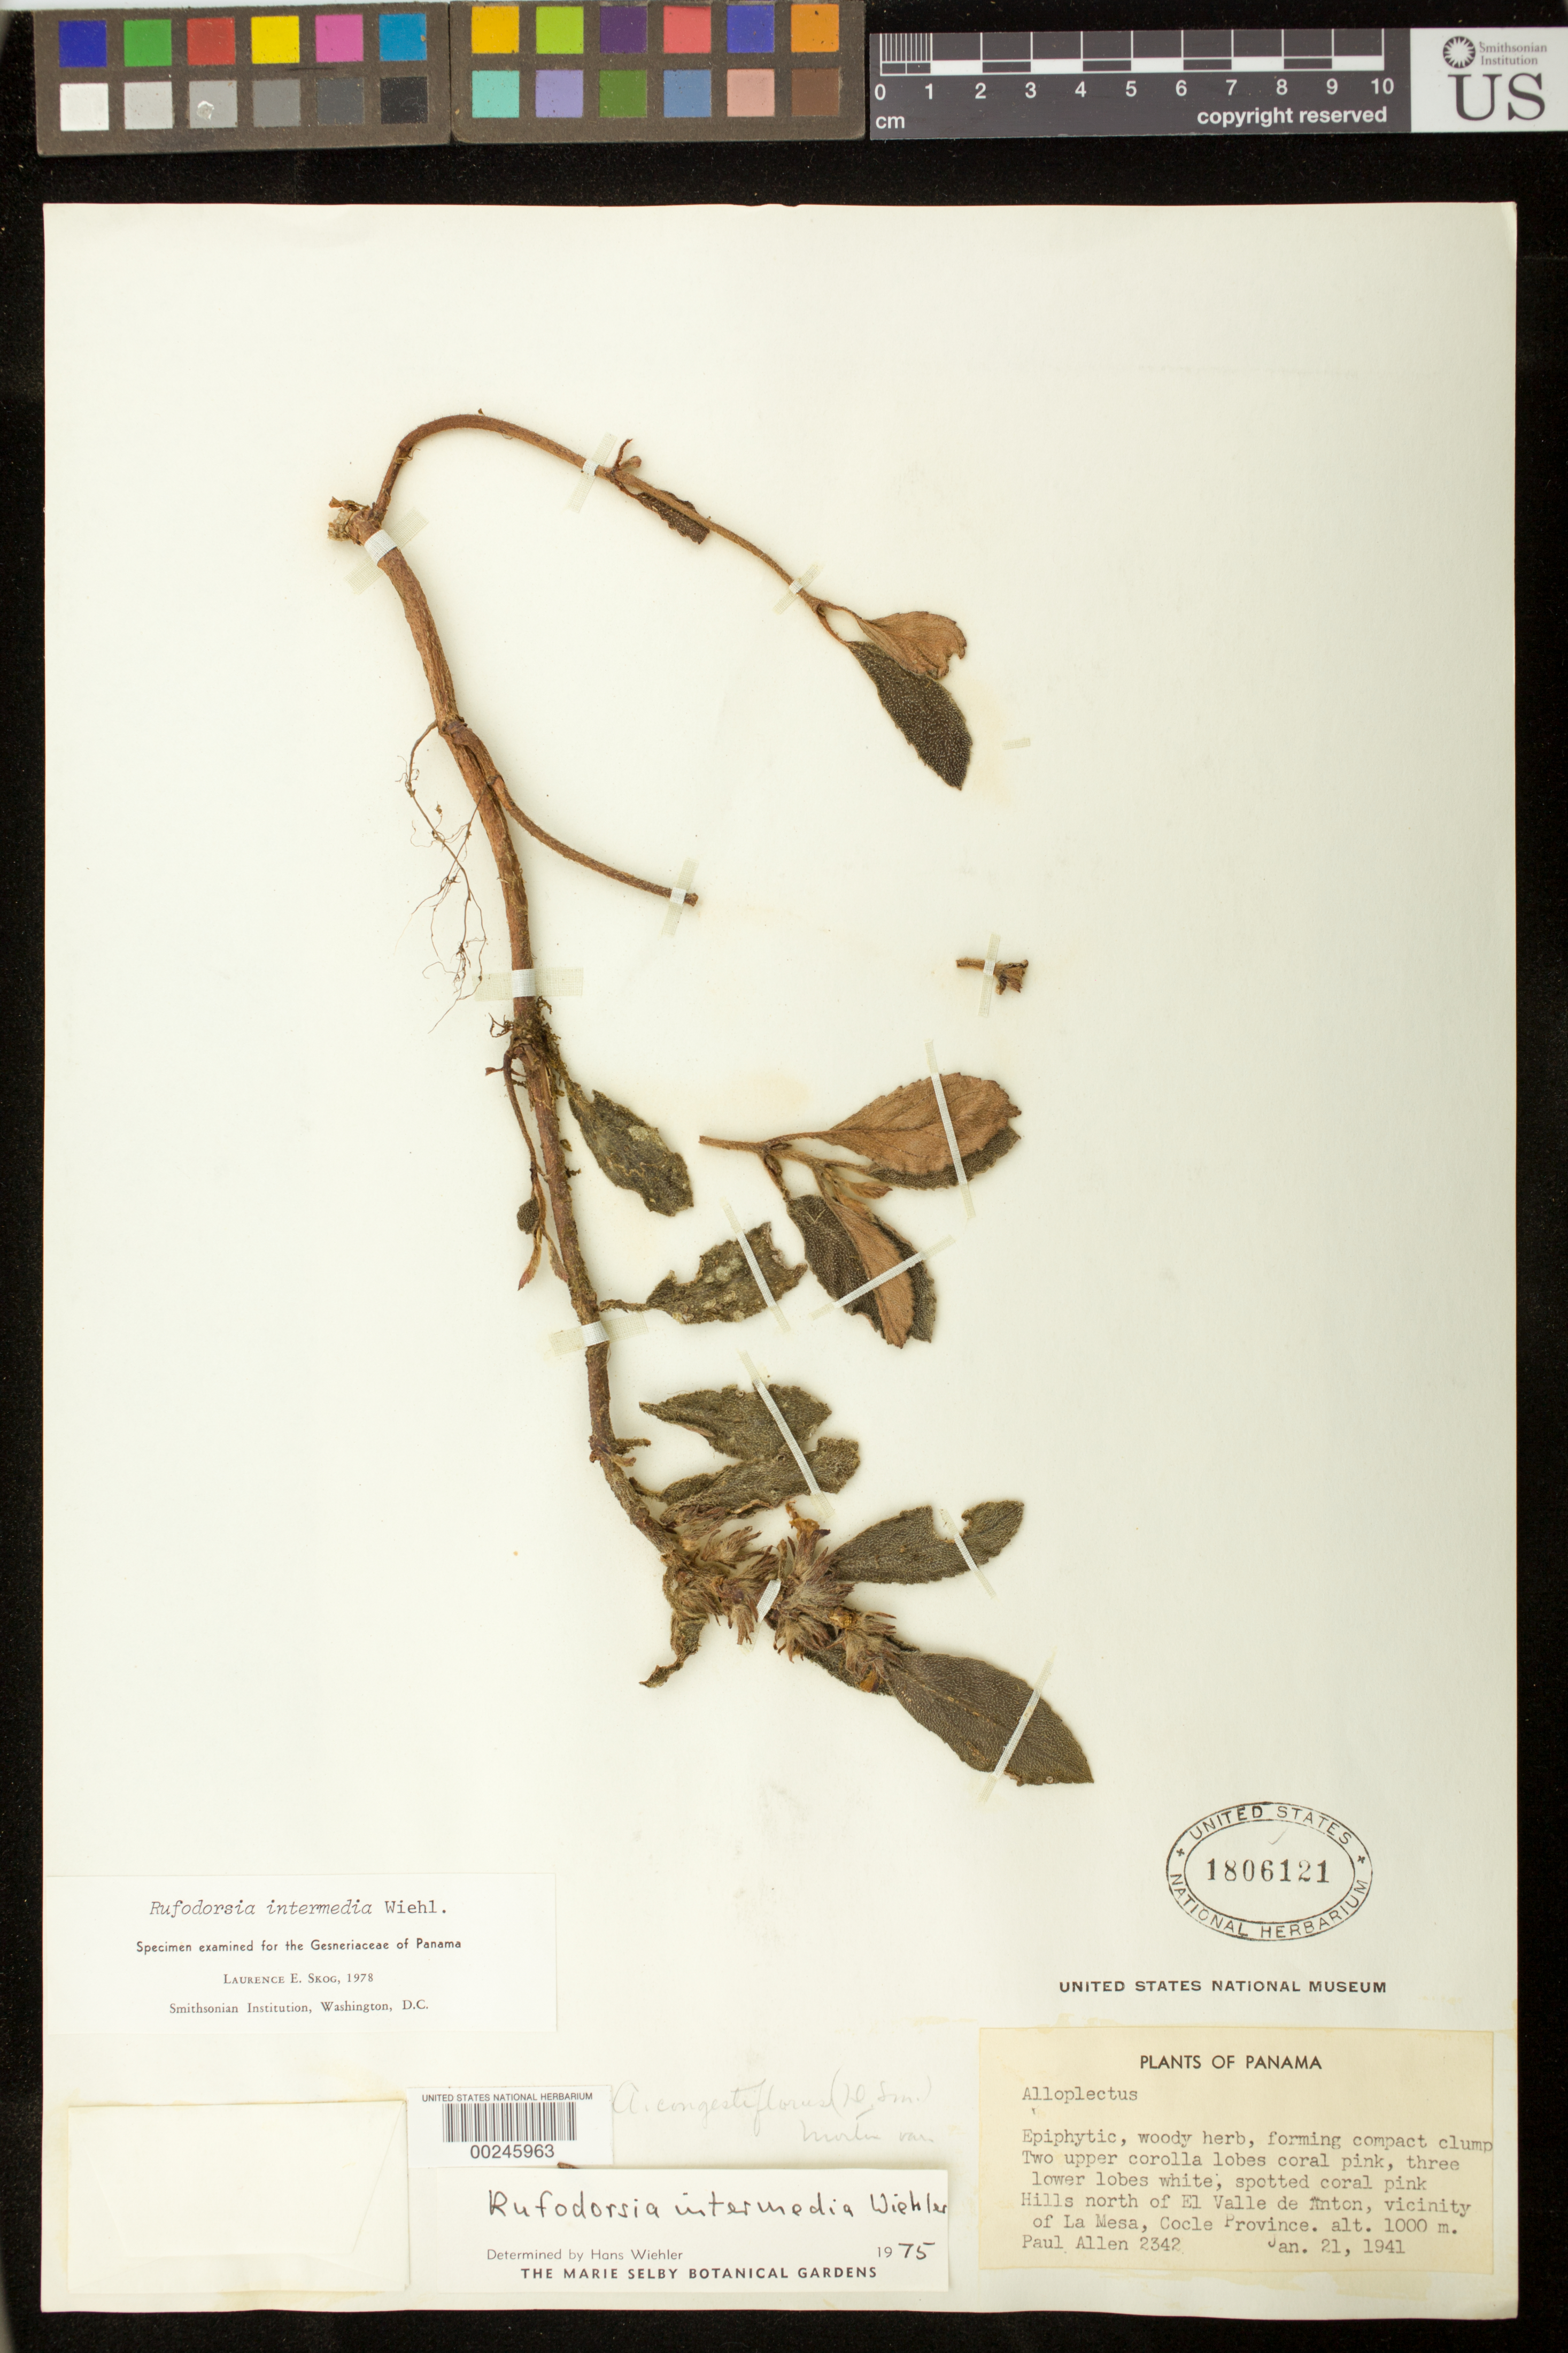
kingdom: Plantae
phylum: Tracheophyta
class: Magnoliopsida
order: Lamiales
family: Gesneriaceae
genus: Rufodorsia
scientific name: Rufodorsia intermedia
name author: Wiehler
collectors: P. H. Allen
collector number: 2342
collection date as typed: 21 Jan 1941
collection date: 1941-01-21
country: Panama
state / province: Coclé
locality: Hills N of El Valle de Anton, vicinity of La Mesa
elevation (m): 1000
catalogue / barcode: US 1806121